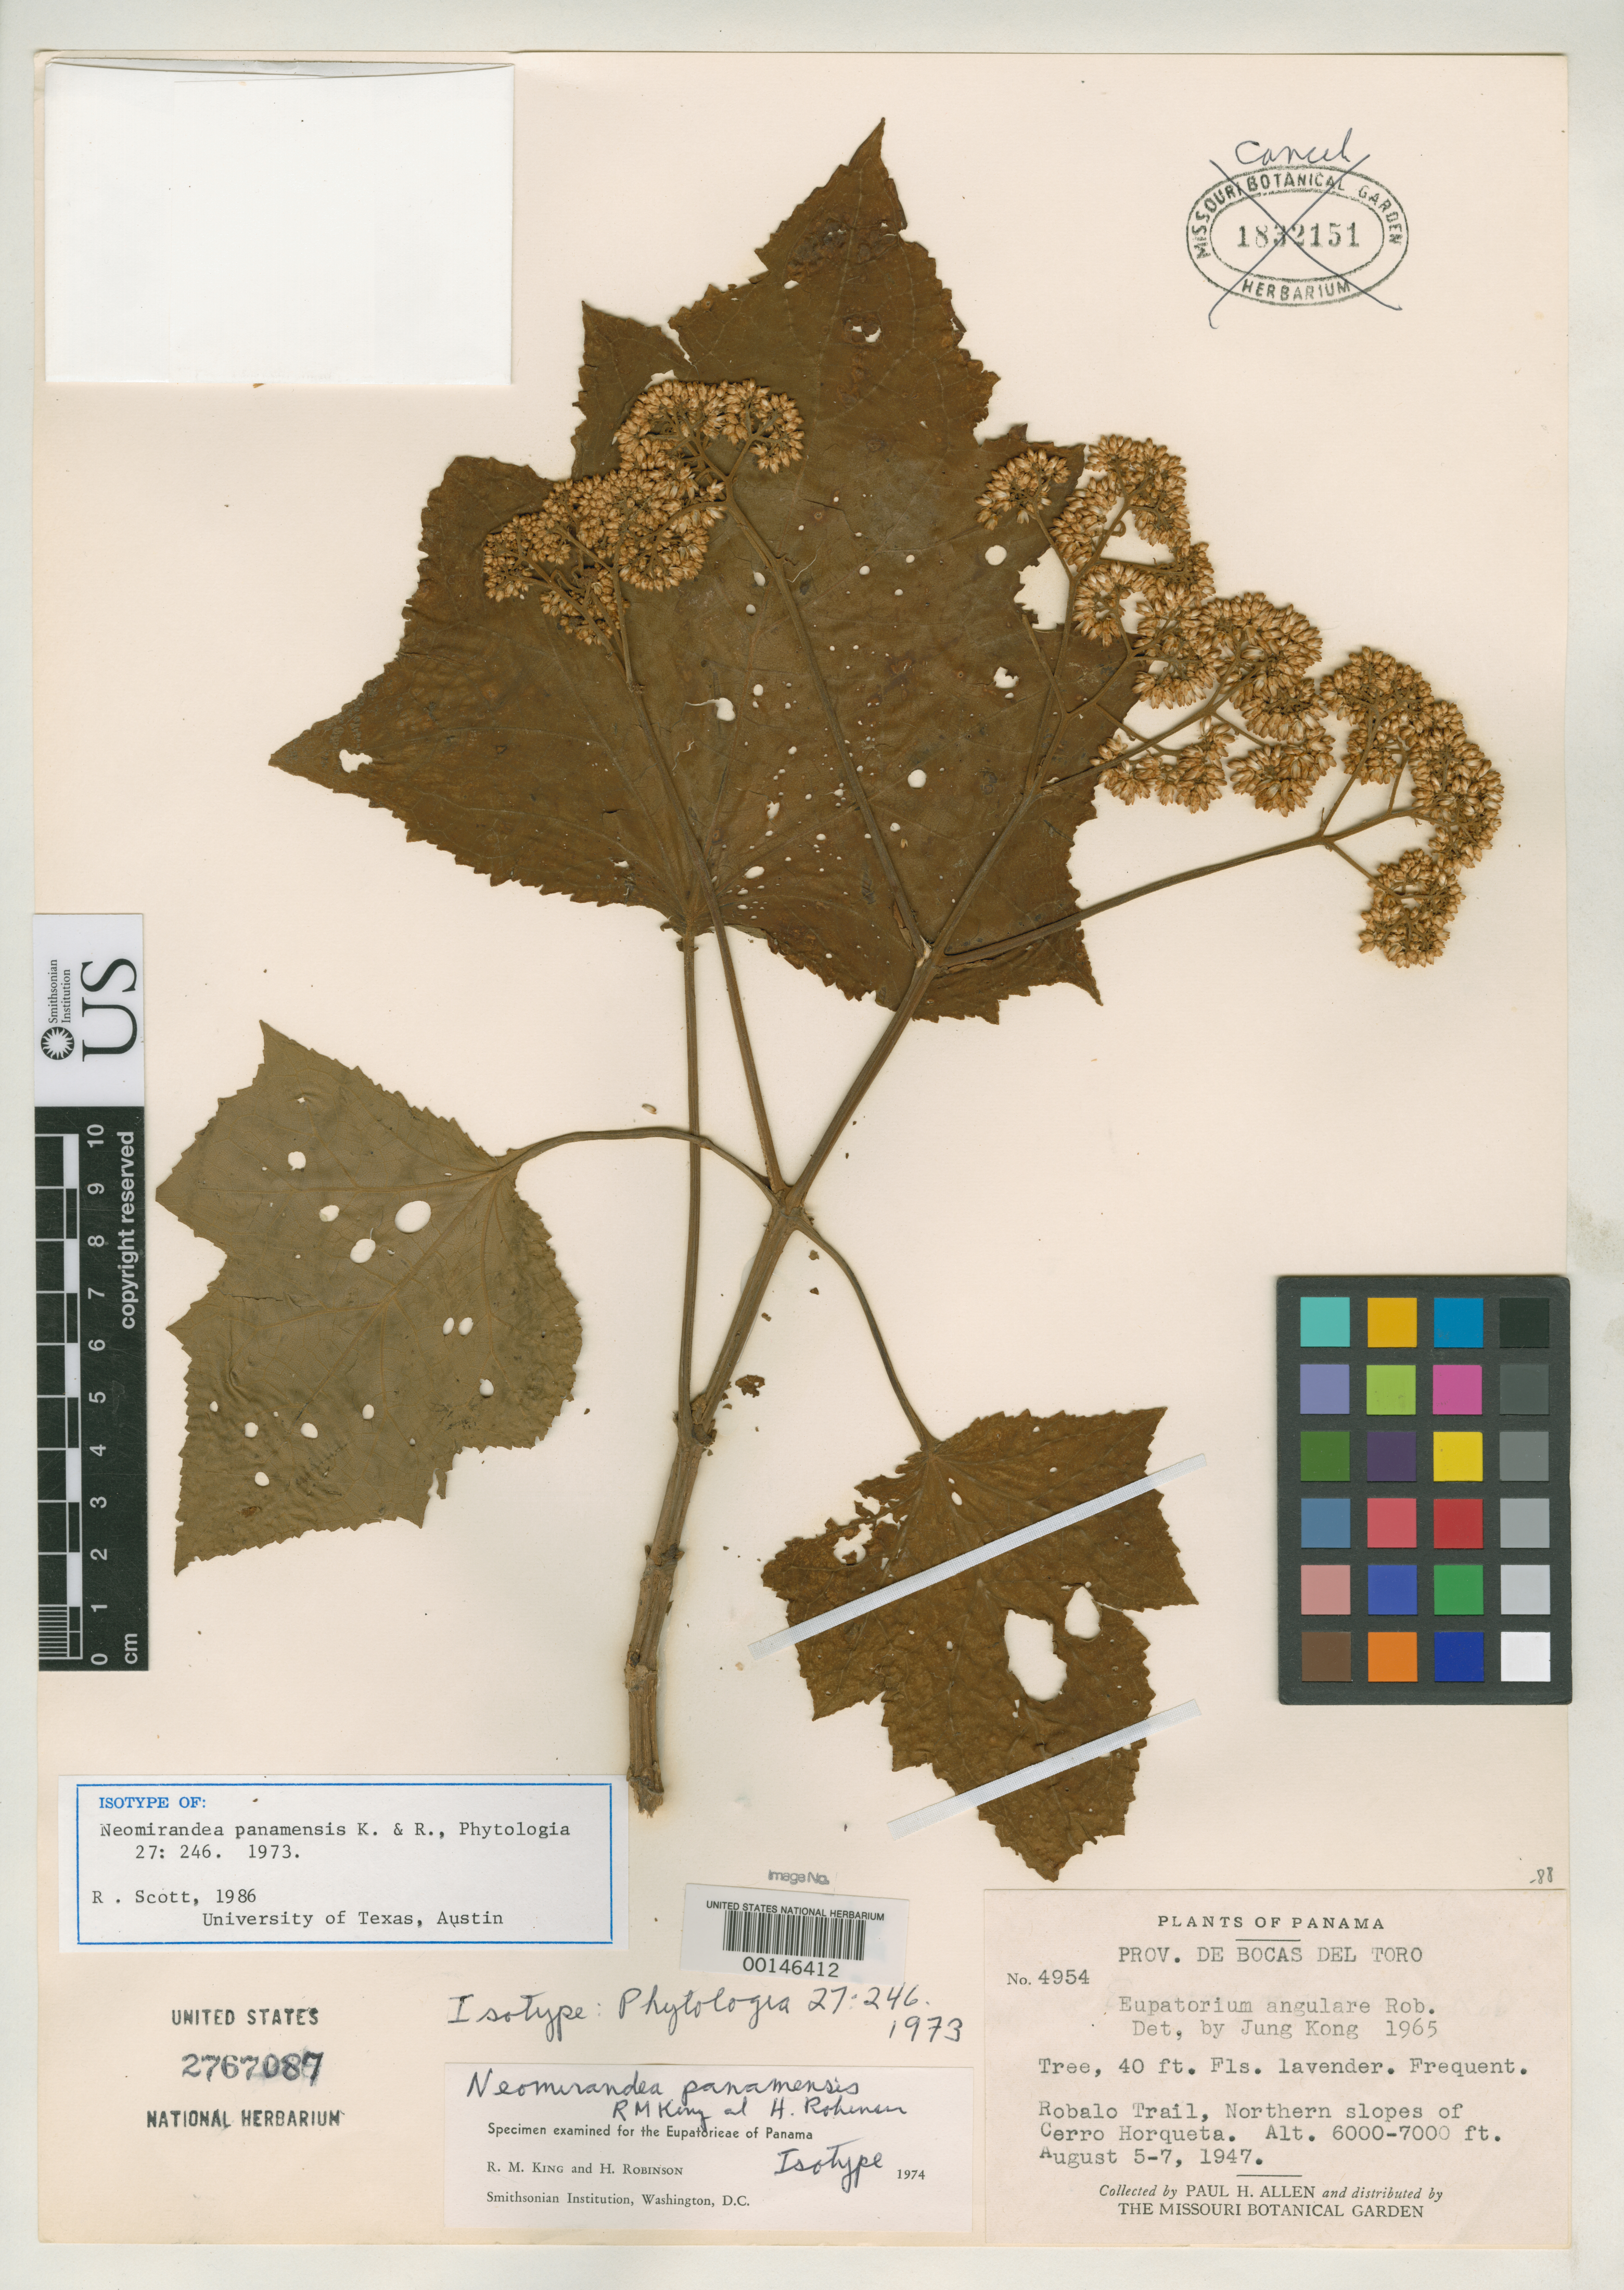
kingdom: Plantae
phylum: Tracheophyta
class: Magnoliopsida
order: Asterales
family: Asteraceae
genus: Neomirandea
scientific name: Neomirandea panamensis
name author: R.M. King & H. Rob.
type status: Isotype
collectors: P. H. Allen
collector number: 4954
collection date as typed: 05 Aug 1947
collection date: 1947-08-05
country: Panama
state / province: Bocas del Toro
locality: Robalo Trail, Cerro Horqueta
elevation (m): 1829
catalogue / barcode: US 2767087